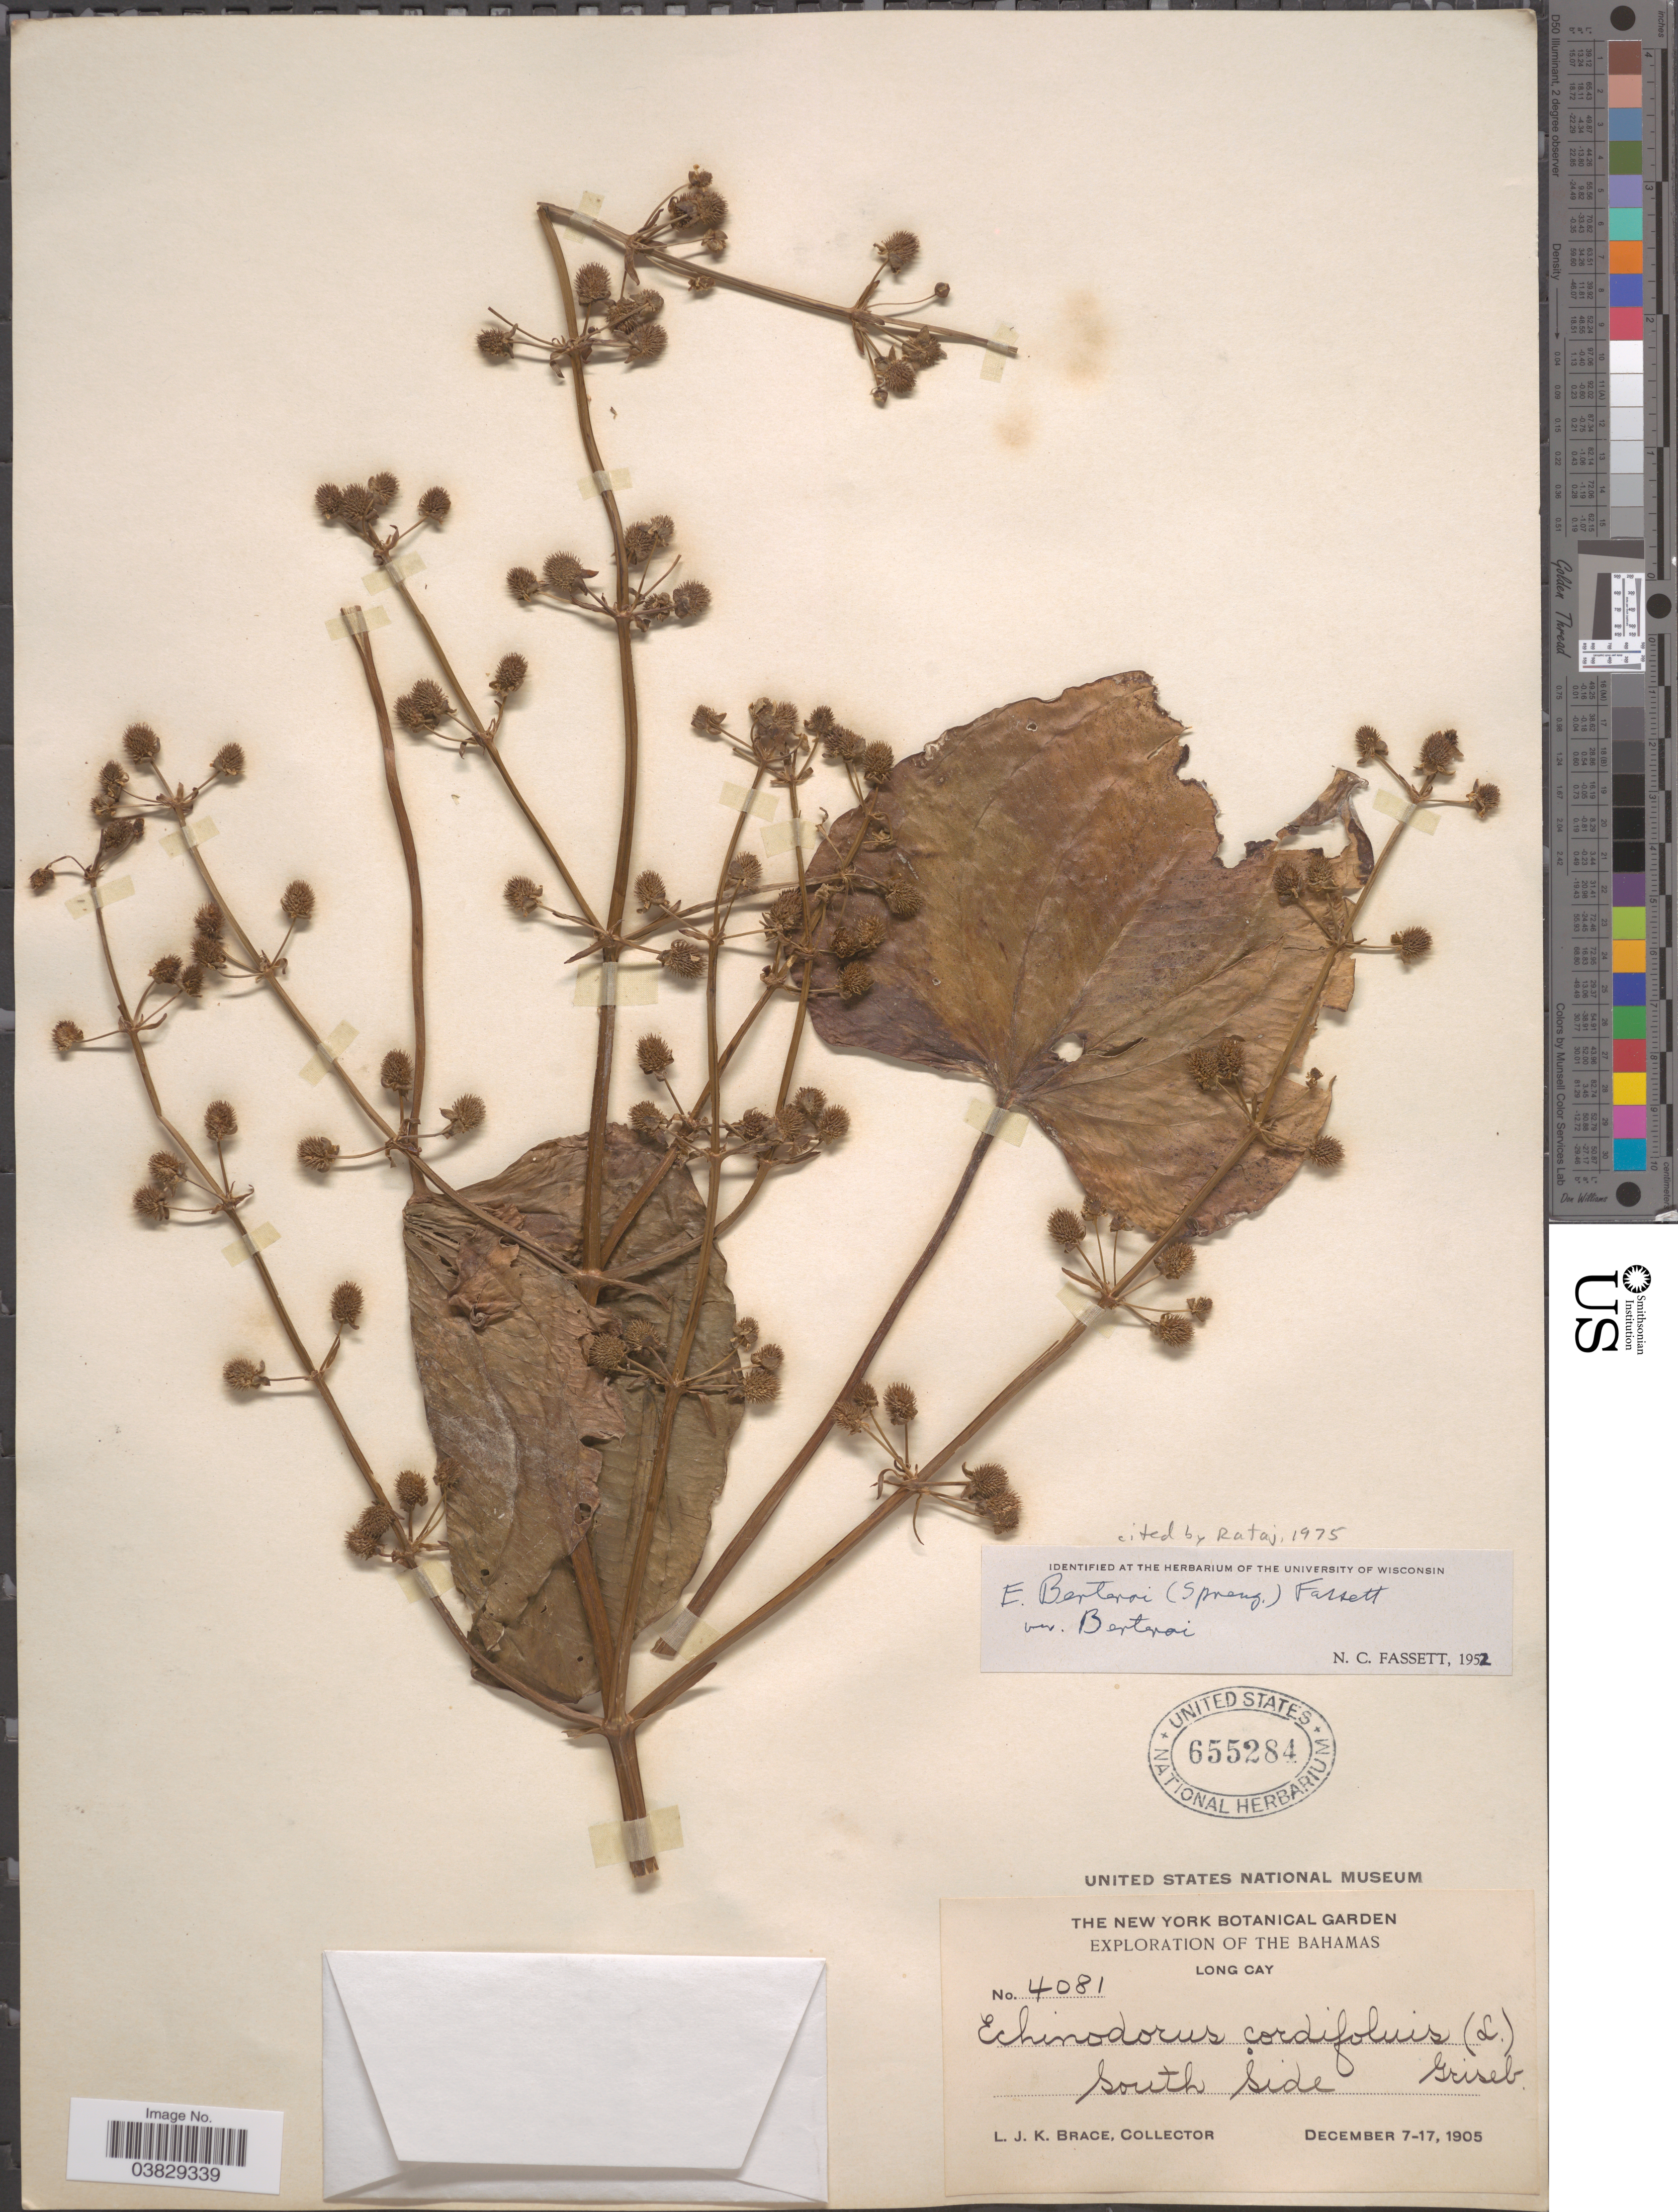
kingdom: Plantae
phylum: Tracheophyta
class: Liliopsida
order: Alismatales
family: Alismataceae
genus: Echinodorus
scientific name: Echinodorus berteroi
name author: (Spreng.) Fassett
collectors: L. J. K. Brace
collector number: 4081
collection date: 1905-12-07/1905-12-17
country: Bahamas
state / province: Acklins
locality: Long Cay. South side.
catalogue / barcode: US 655284